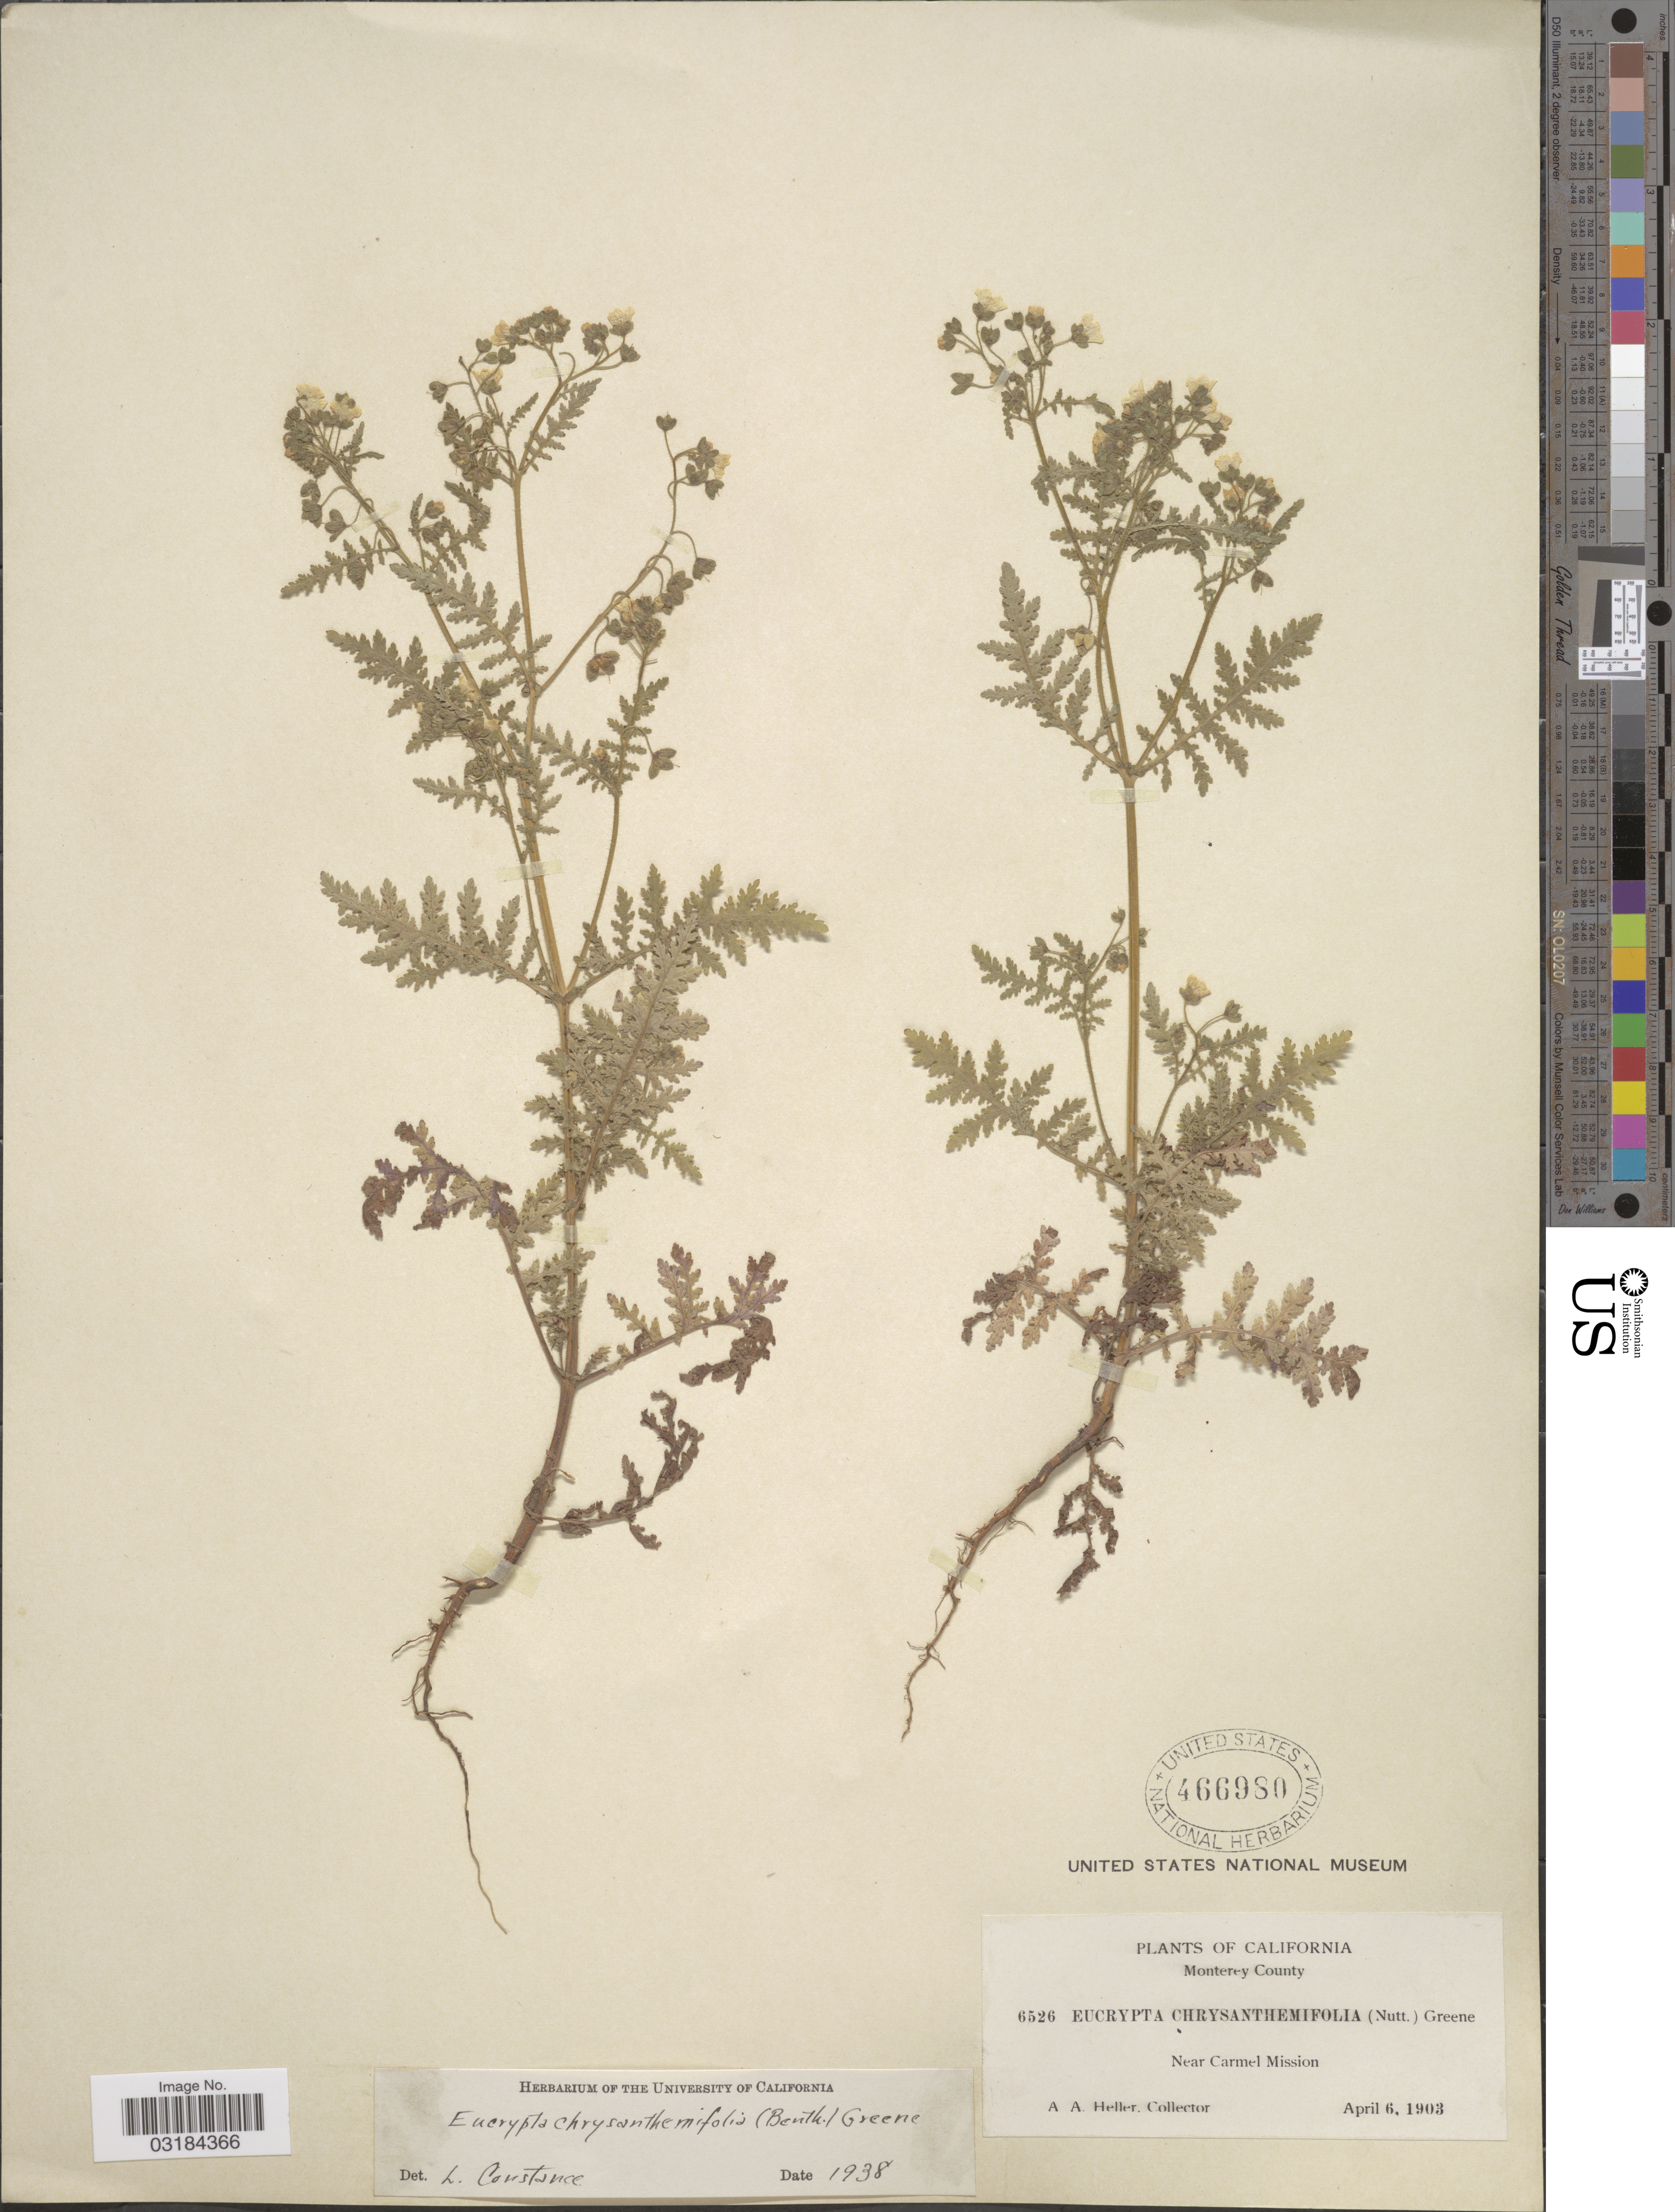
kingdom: Plantae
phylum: Tracheophyta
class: Magnoliopsida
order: Boraginales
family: Hydrophyllaceae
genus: Eucrypta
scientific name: Eucrypta chrysanthemifolia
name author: (Benth.) Greene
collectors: A. A. Heller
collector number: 6526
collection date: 1903-04-06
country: United States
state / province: California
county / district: Monterey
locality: Monterey County. Near Carmel Mission.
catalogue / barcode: US 466980